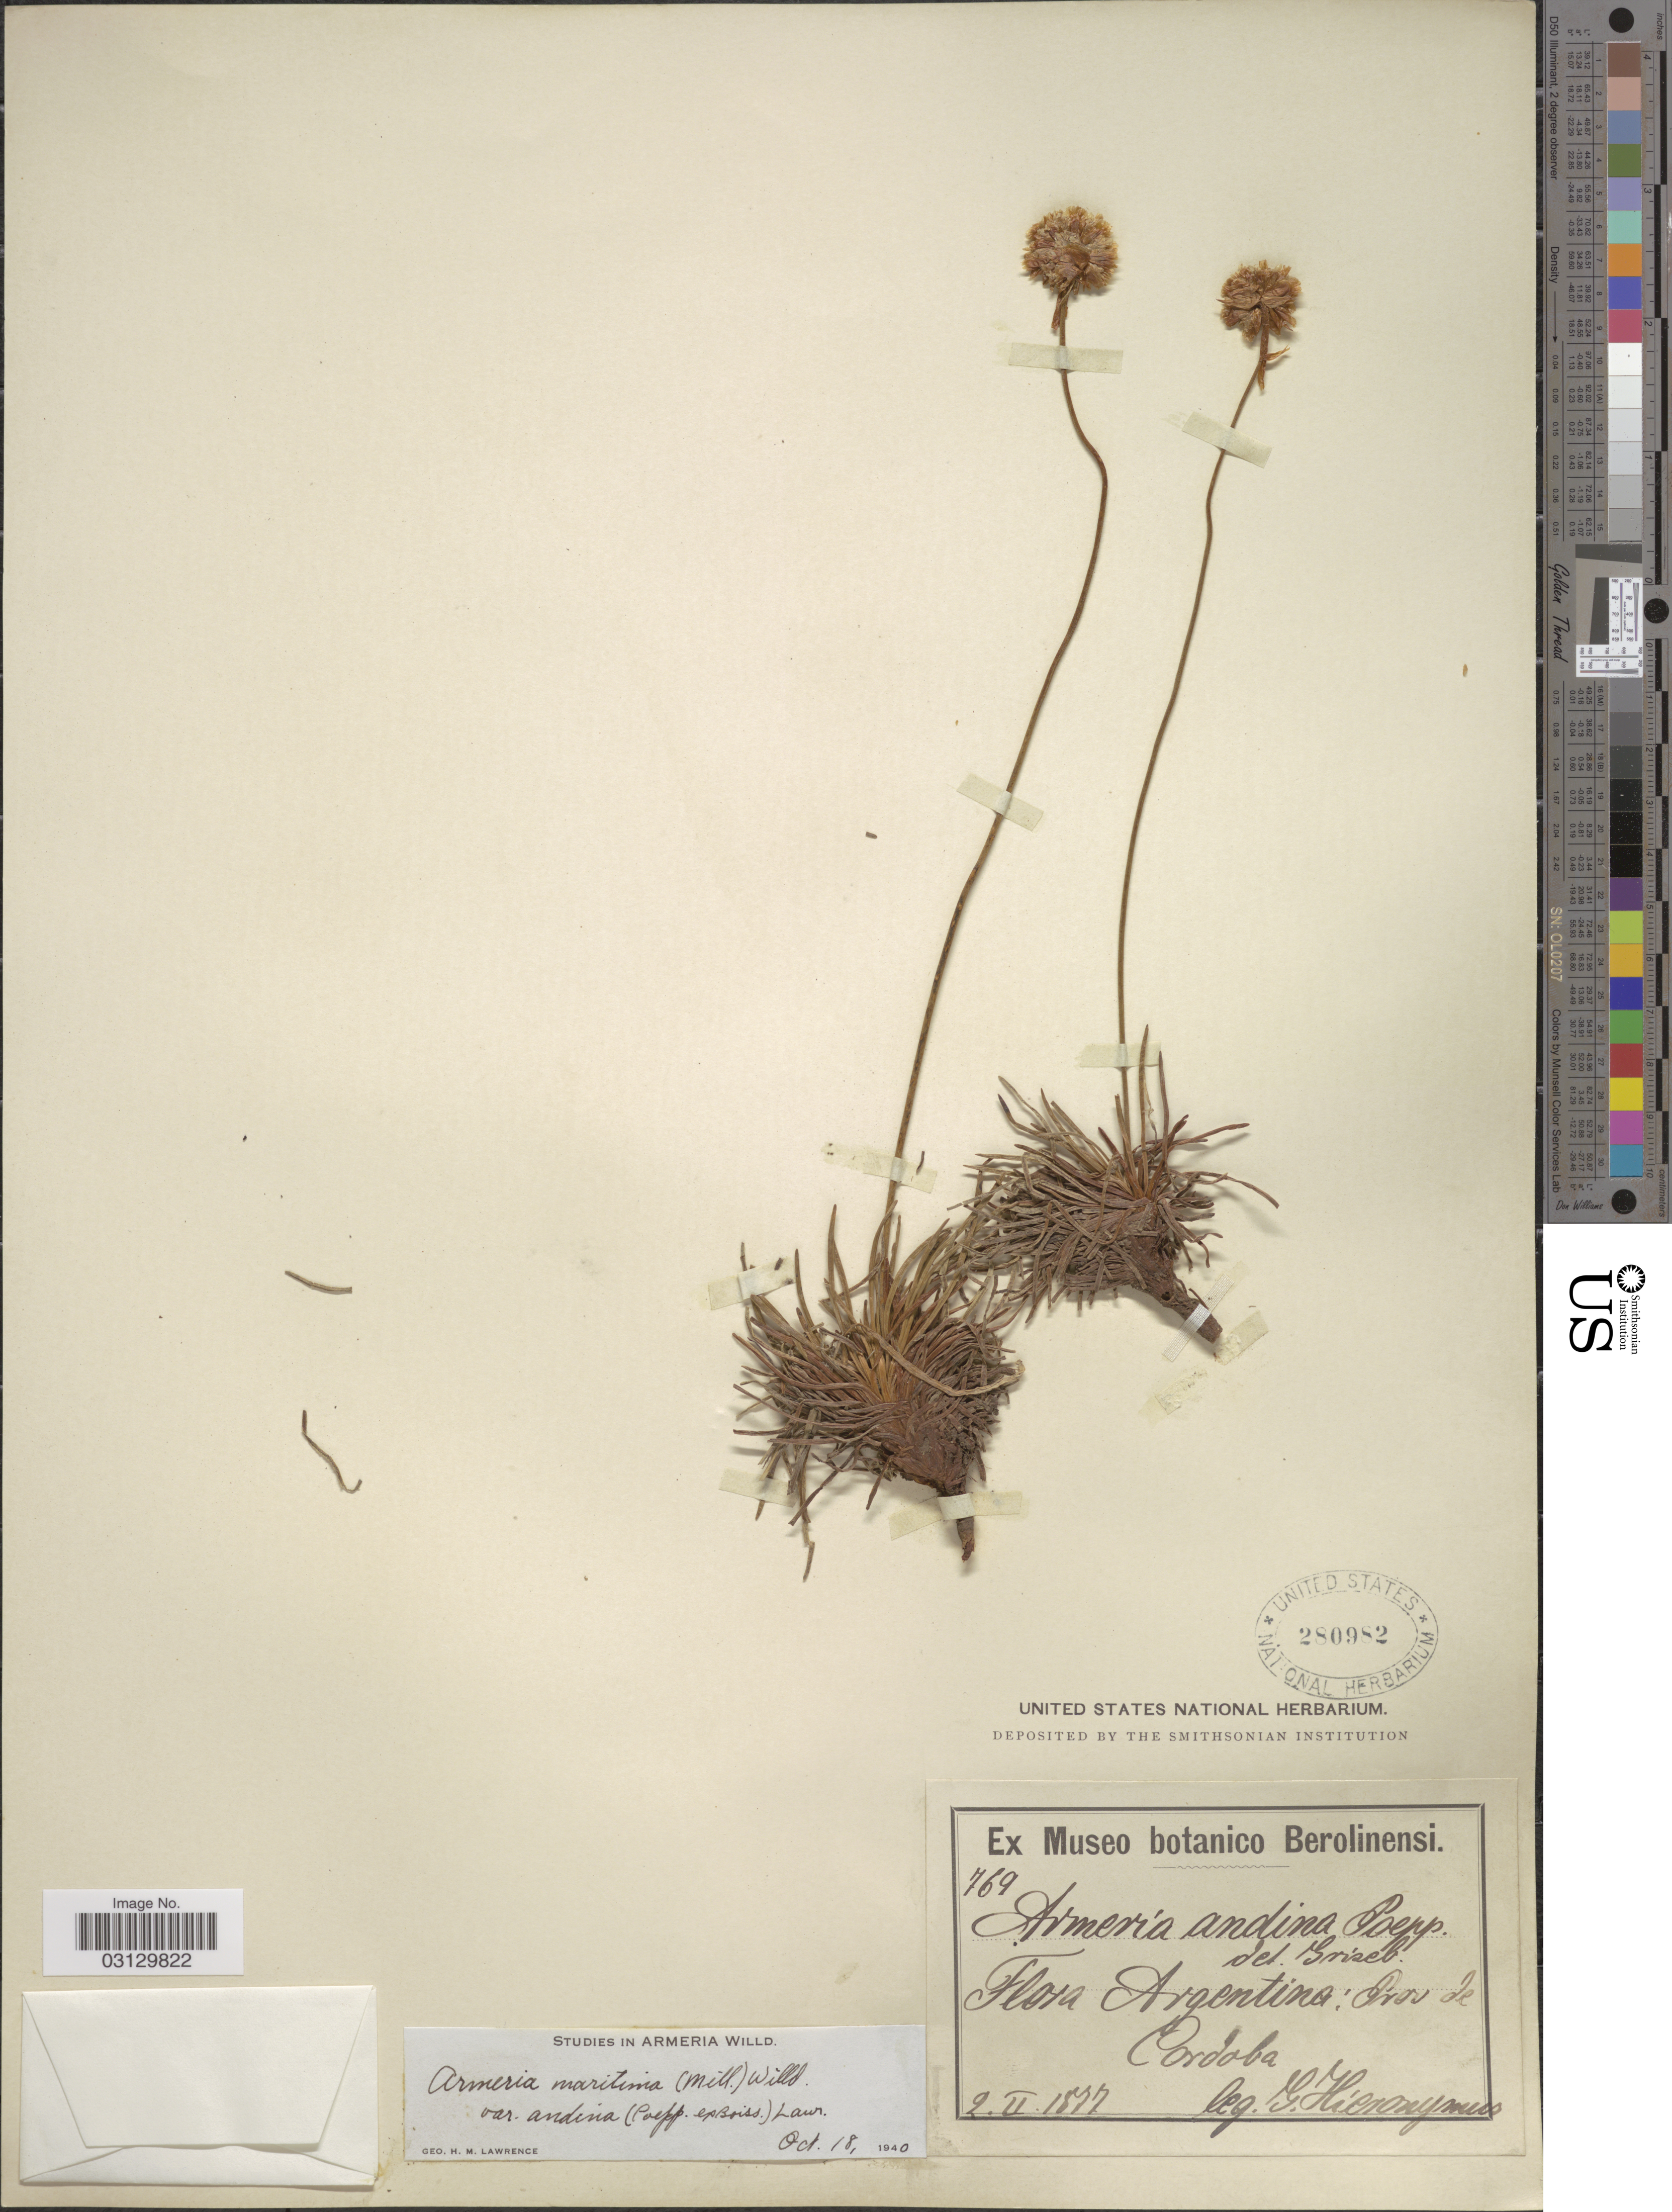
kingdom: Plantae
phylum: Tracheophyta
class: Magnoliopsida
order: Caryophyllales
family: Plumbaginaceae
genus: Armeria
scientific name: Armeria maritima subsp. andina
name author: (Poepp. ex Boiss.) D.M. Moore & H.O. Yates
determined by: Strong, M. T., (US), Smithsonian Institution - National Museum of Natural History (UNITED STATES)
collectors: G. H. Hieronymus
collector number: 769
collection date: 1877-02-02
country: Argentina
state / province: Cordoba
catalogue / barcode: US 280982